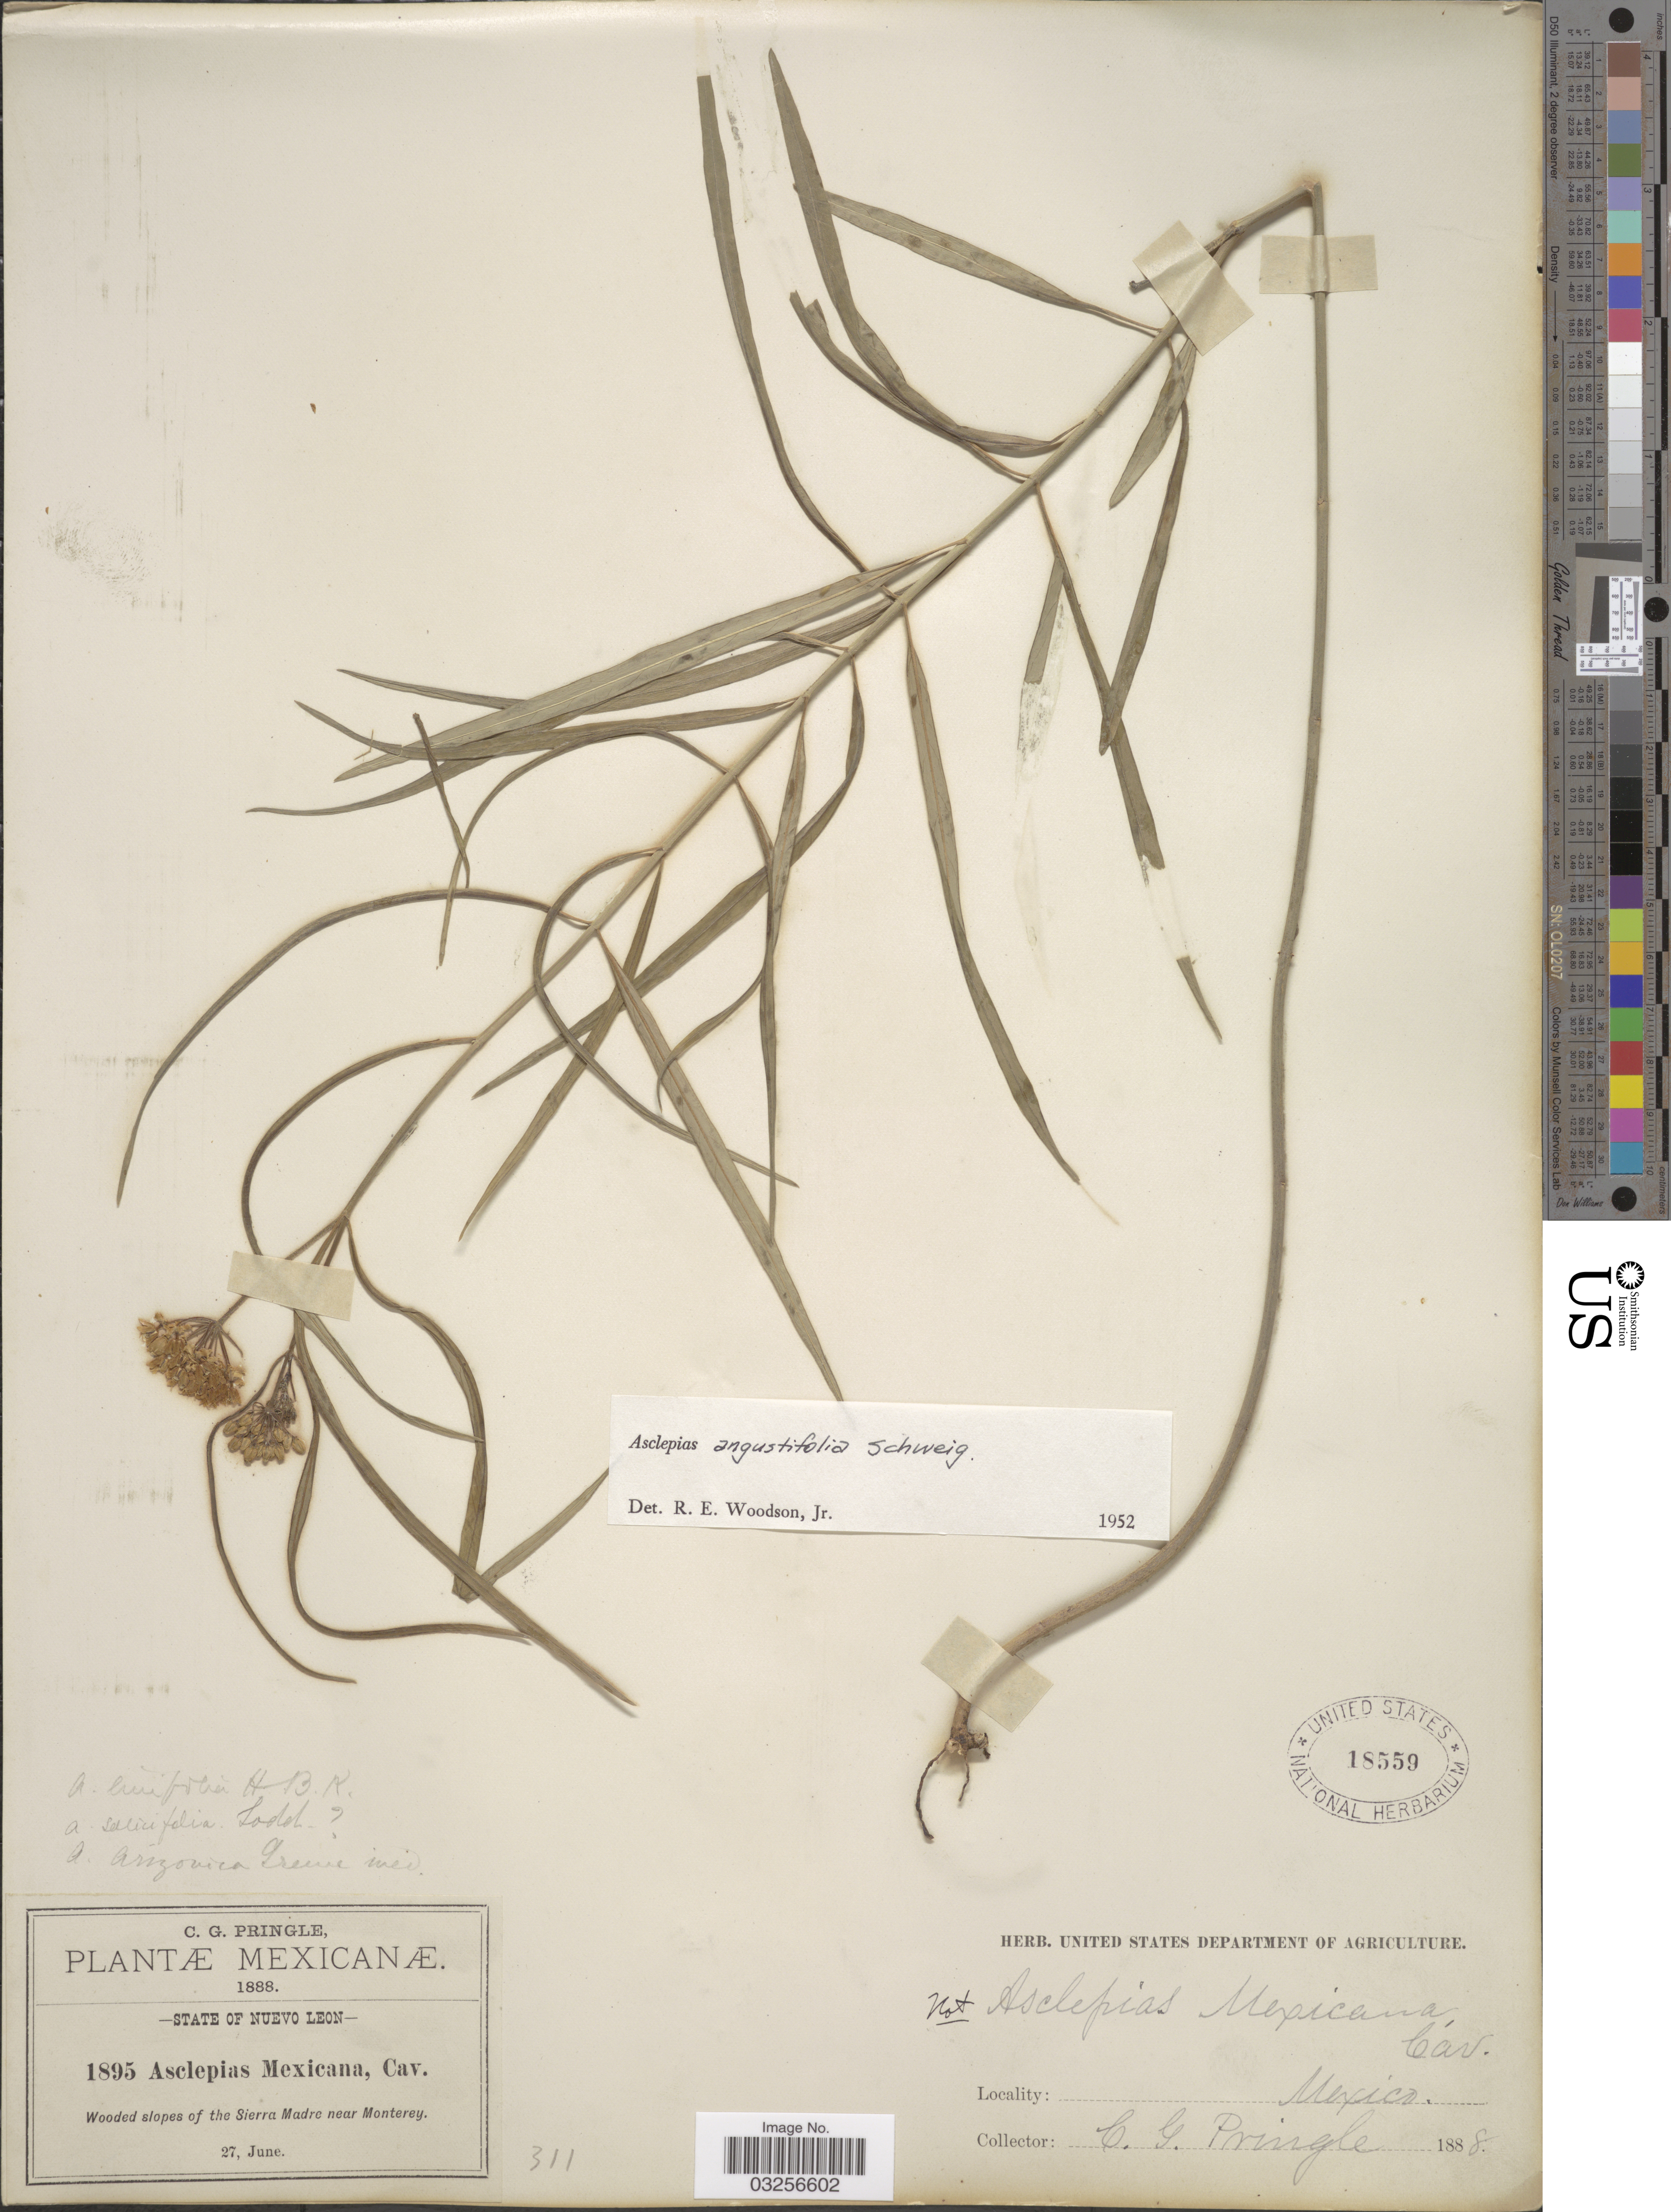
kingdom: Plantae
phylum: Tracheophyta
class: Magnoliopsida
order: Gentianales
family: Apocynaceae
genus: Asclepias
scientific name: Asclepias angustifolia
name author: Schweigg.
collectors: C. G. Pringle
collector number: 1895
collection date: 1888-06-27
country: Mexico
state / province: Nuevo León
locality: Wooded slopes of the Sierra Madre near Monterey.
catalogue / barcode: US 18559